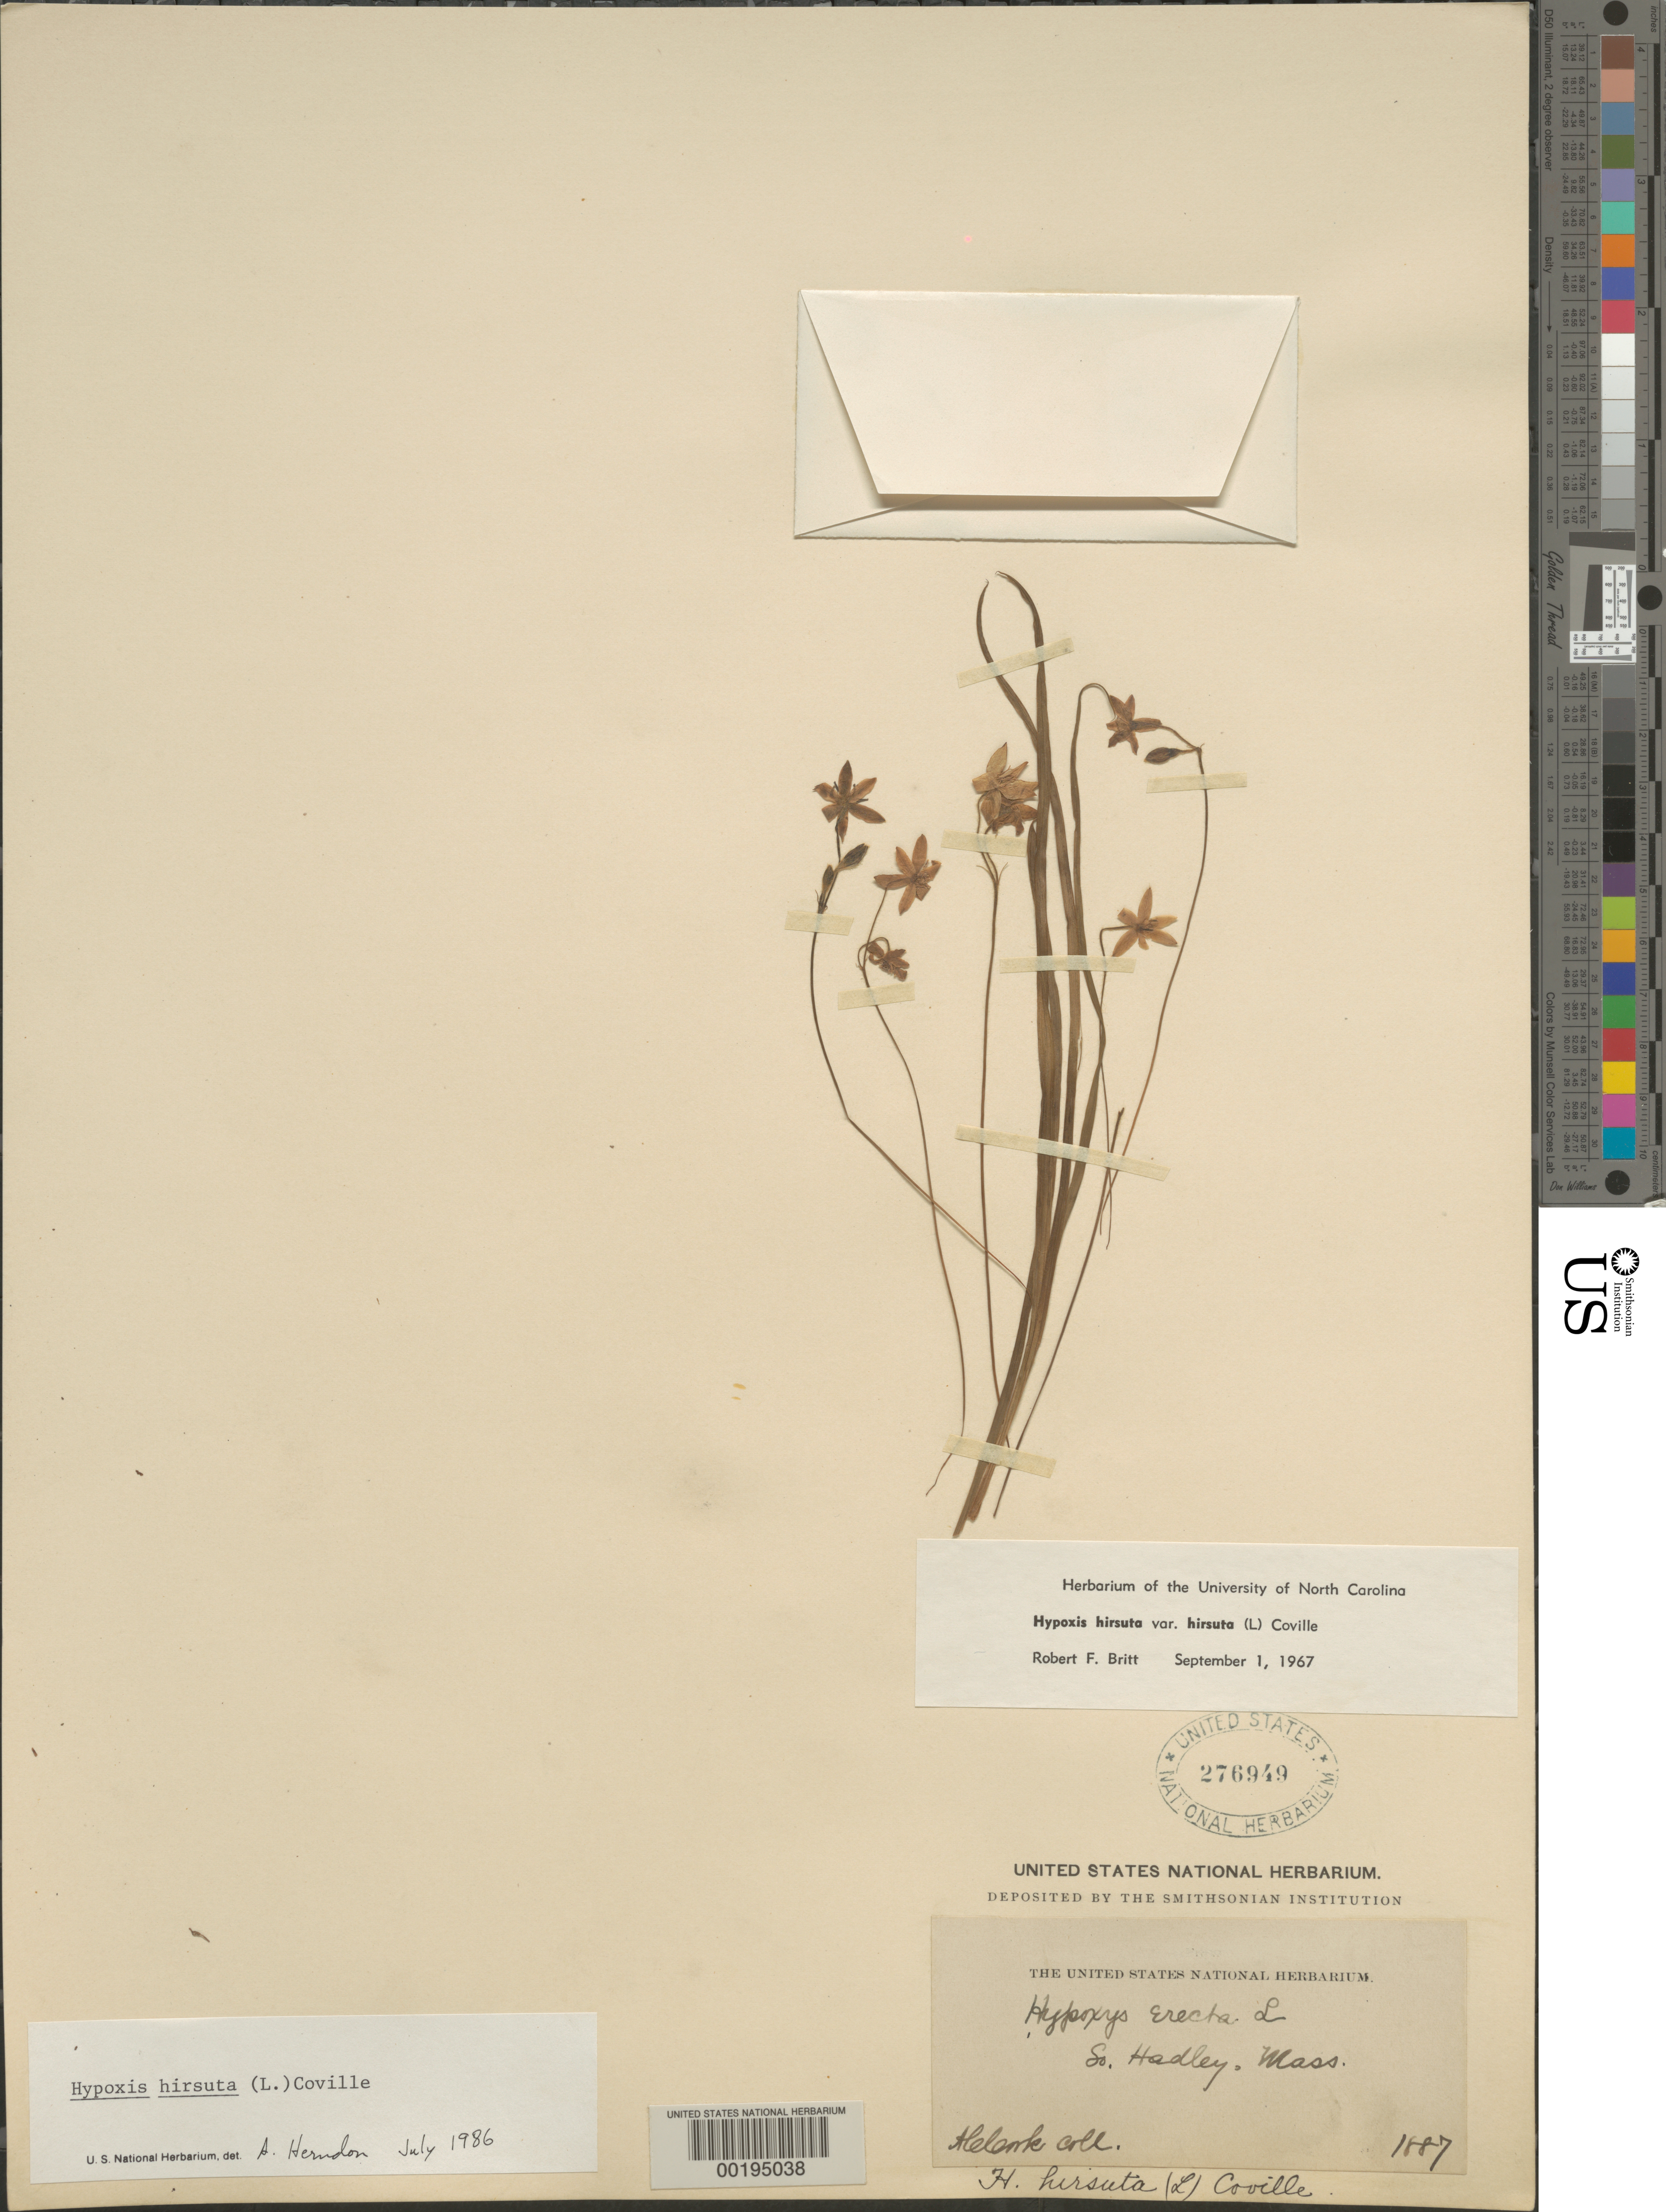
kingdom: Plantae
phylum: Tracheophyta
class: Liliopsida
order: Asparagales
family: Hypoxidaceae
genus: Hypoxis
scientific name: Hypoxis hirsuta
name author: (L.) Coville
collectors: A. Cook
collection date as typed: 1887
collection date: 1887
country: United States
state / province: Massachusetts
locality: South hadley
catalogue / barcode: US 276949